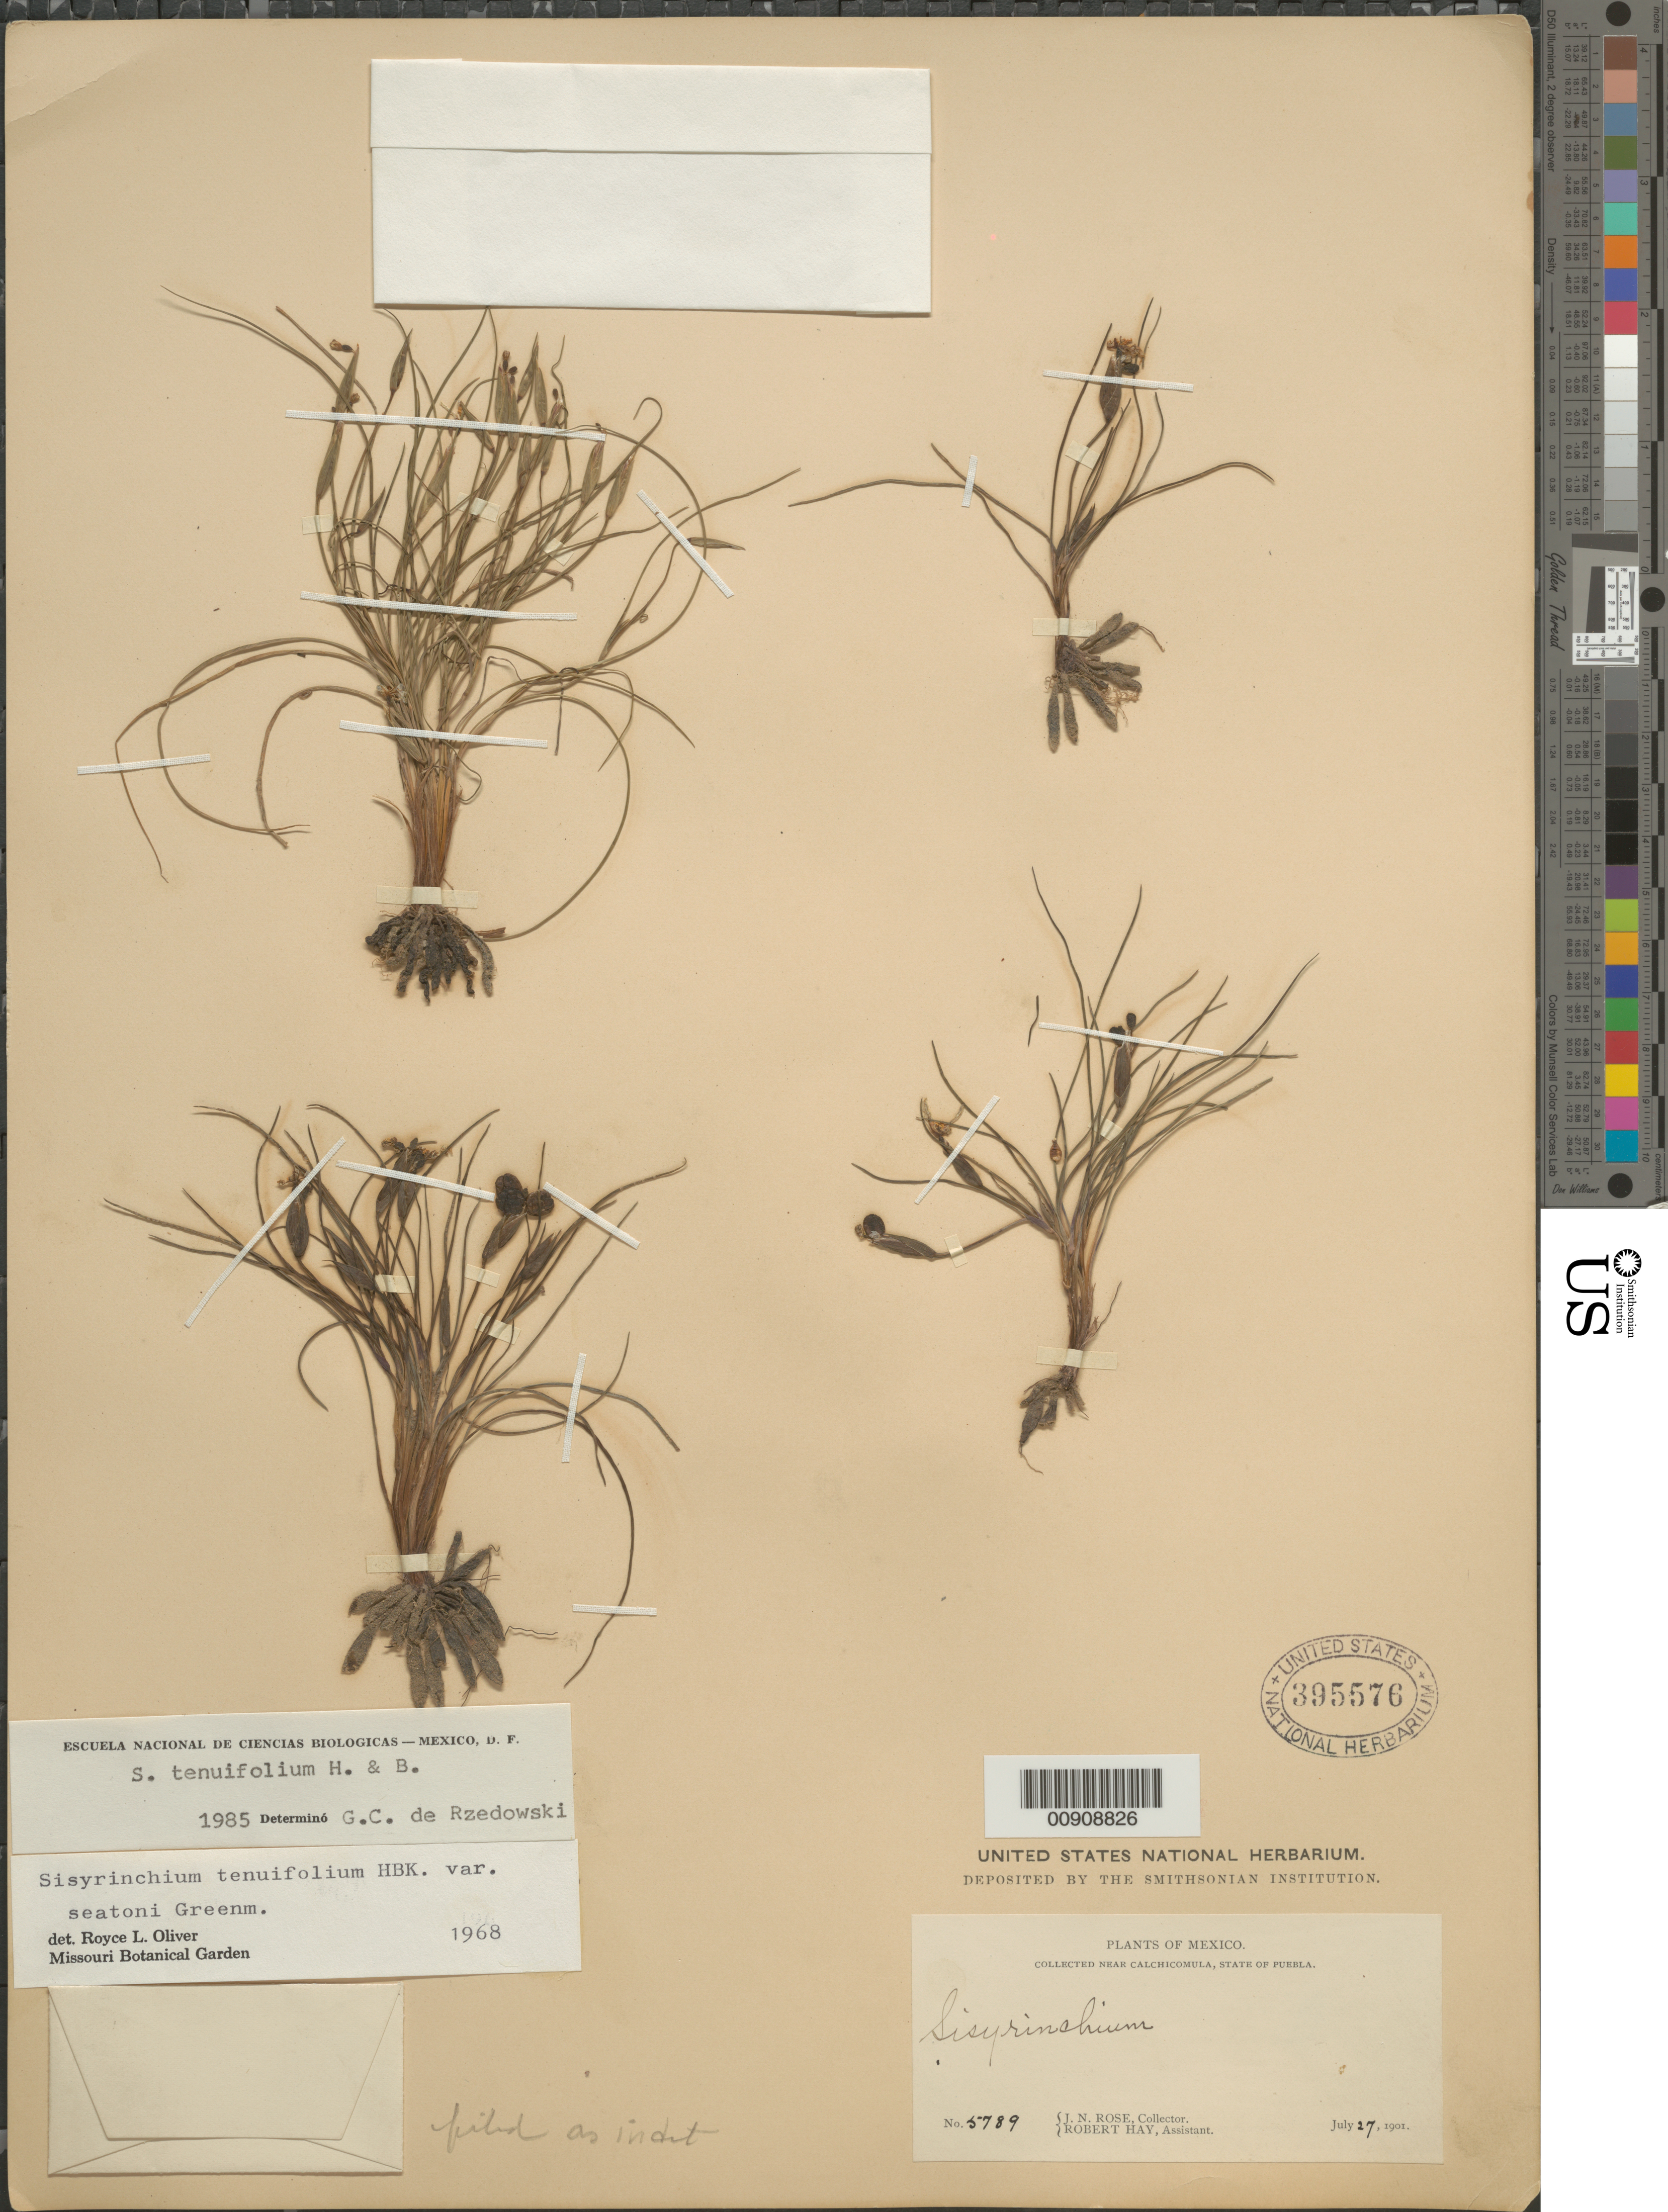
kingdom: Plantae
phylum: Tracheophyta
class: Liliopsida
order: Asparagales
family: Iridaceae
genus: Sisyrinchium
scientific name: Sisyrinchium sp.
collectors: J. N. Rose & R. Hay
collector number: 5789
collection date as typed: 27 Jul 1901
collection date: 1901-07-27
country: Mexico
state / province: Puebla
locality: Near Calchicomula, State of Puebla.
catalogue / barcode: US 395576